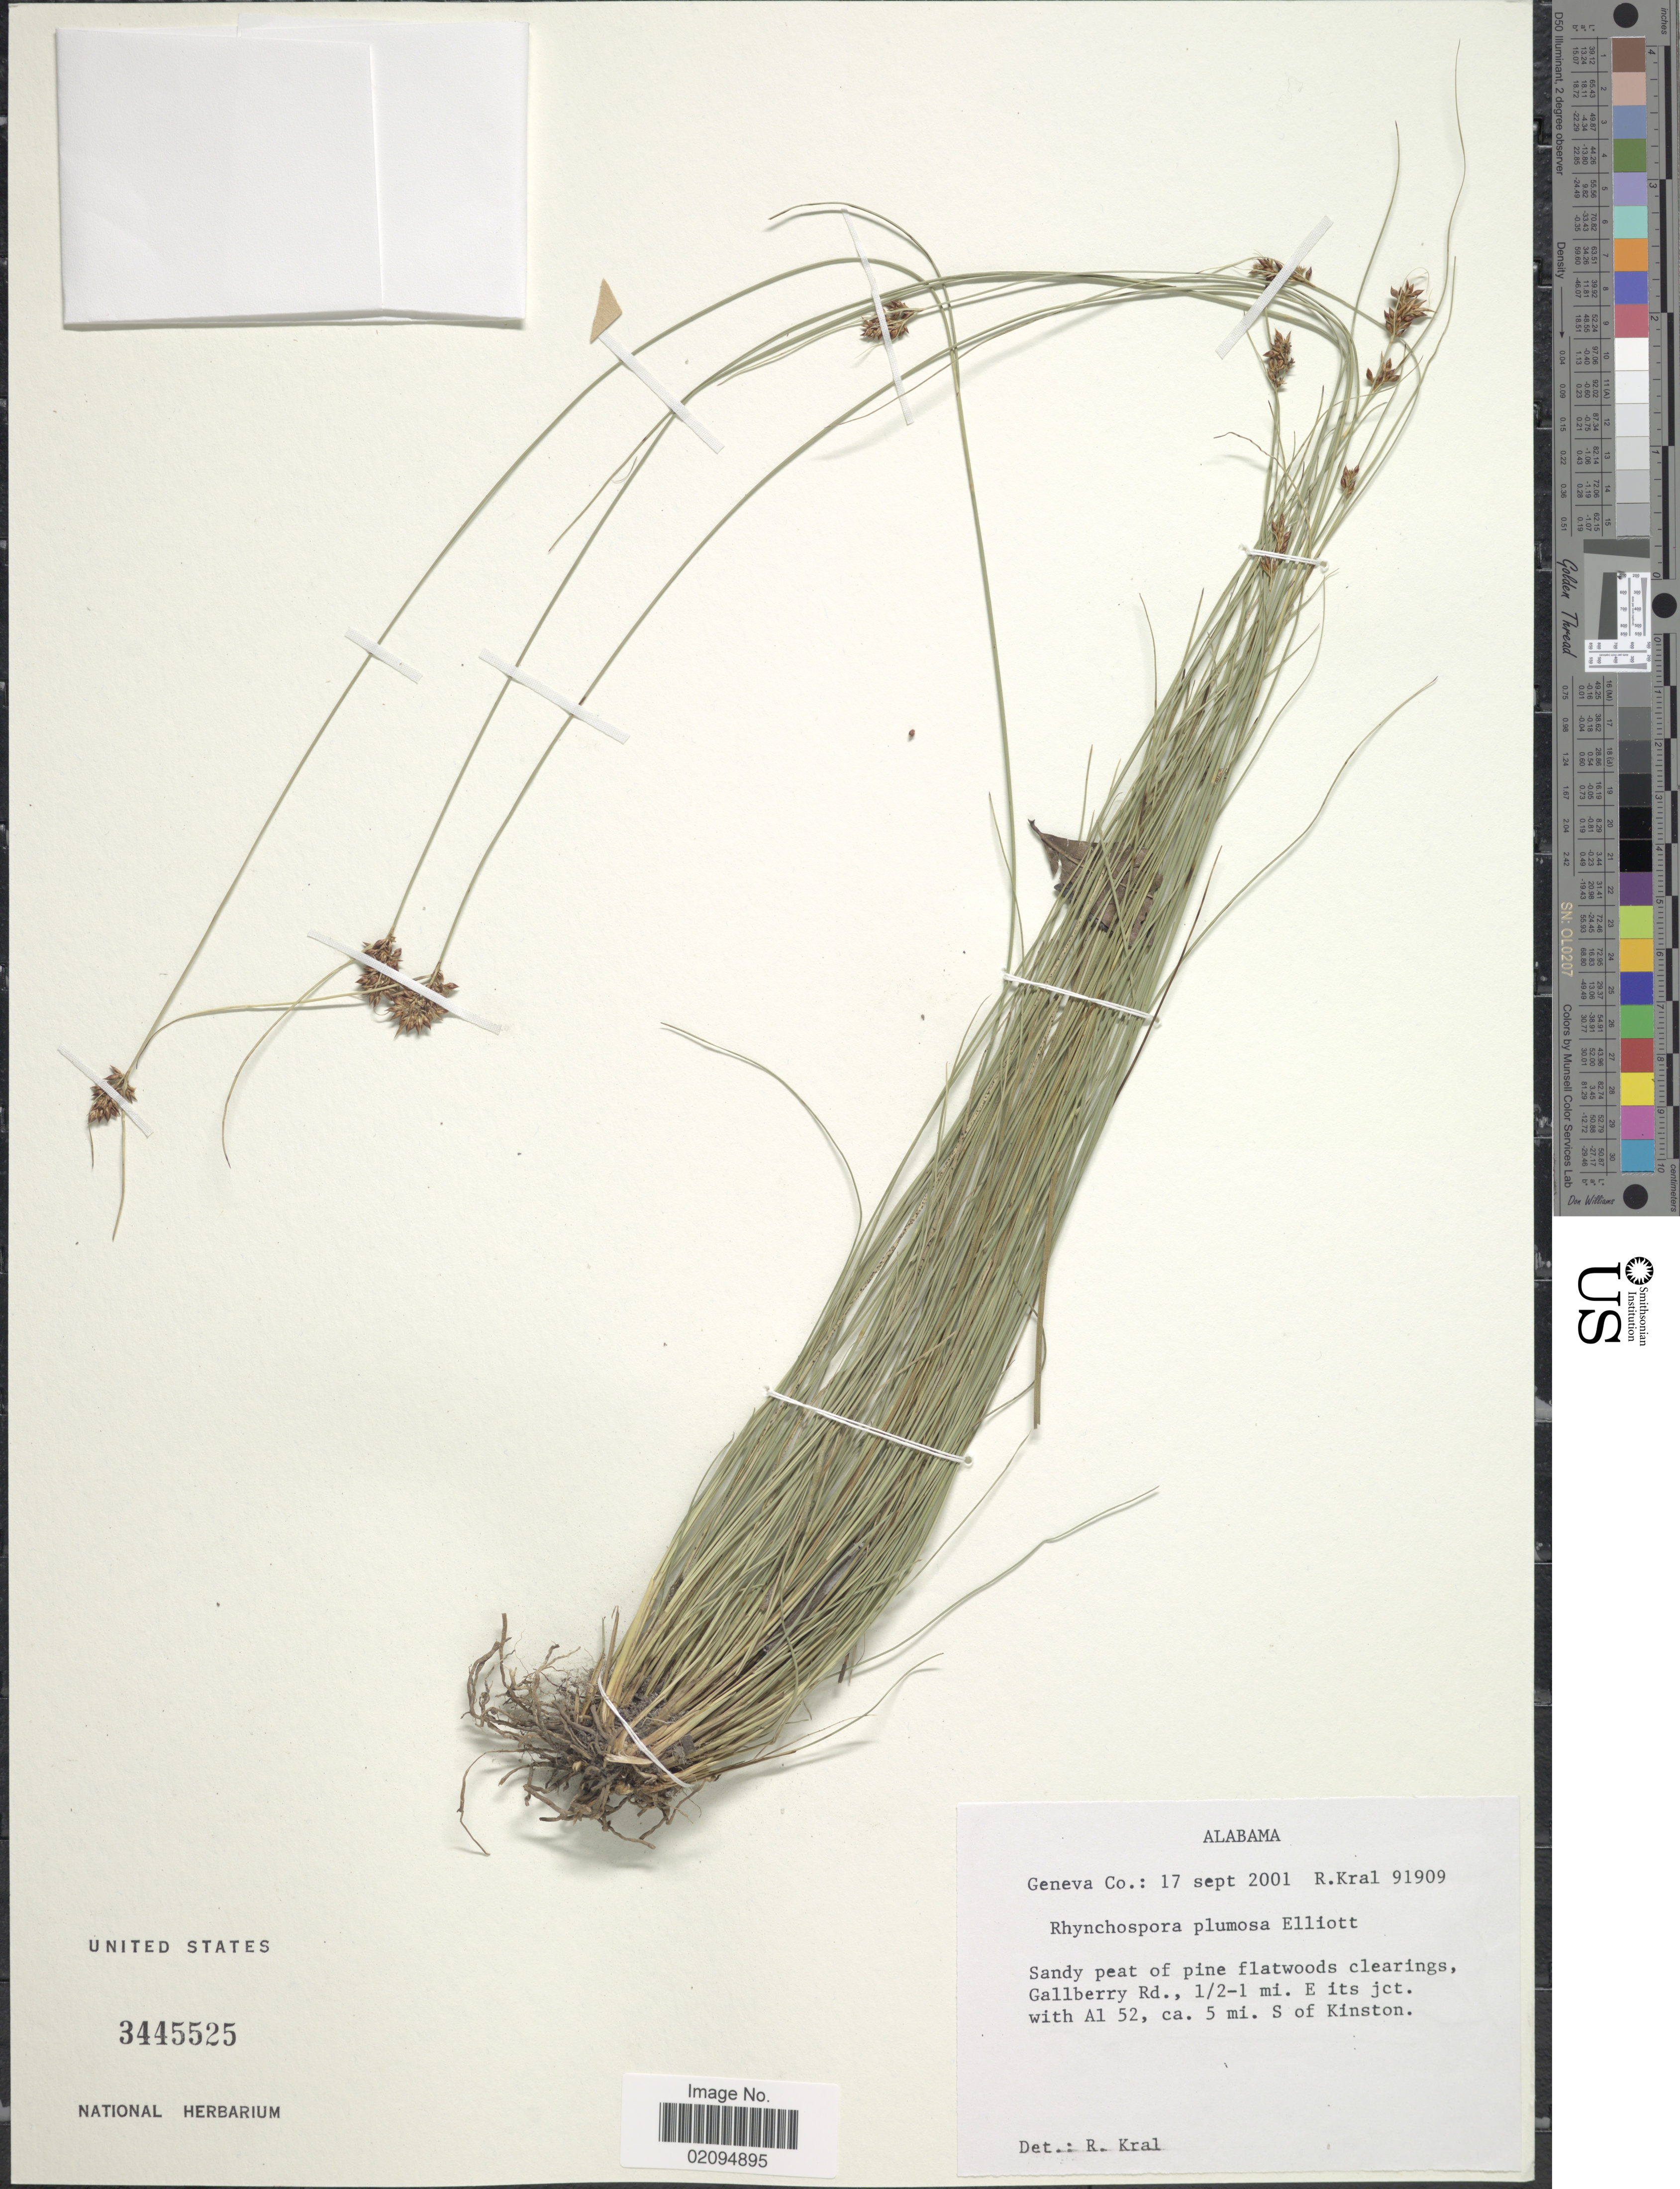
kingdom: Plantae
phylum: Tracheophyta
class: Liliopsida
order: Poales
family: Cyperaceae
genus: Rhynchospora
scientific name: Rhynchospora plumosa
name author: Elliott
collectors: R. Kral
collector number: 91909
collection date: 2001-09-17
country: United States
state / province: Alabama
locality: Gallberry Rd., 1/2-1 mi. E its jct. with Al 52., ca. 5 mi. S of Kinston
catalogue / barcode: US 3445525